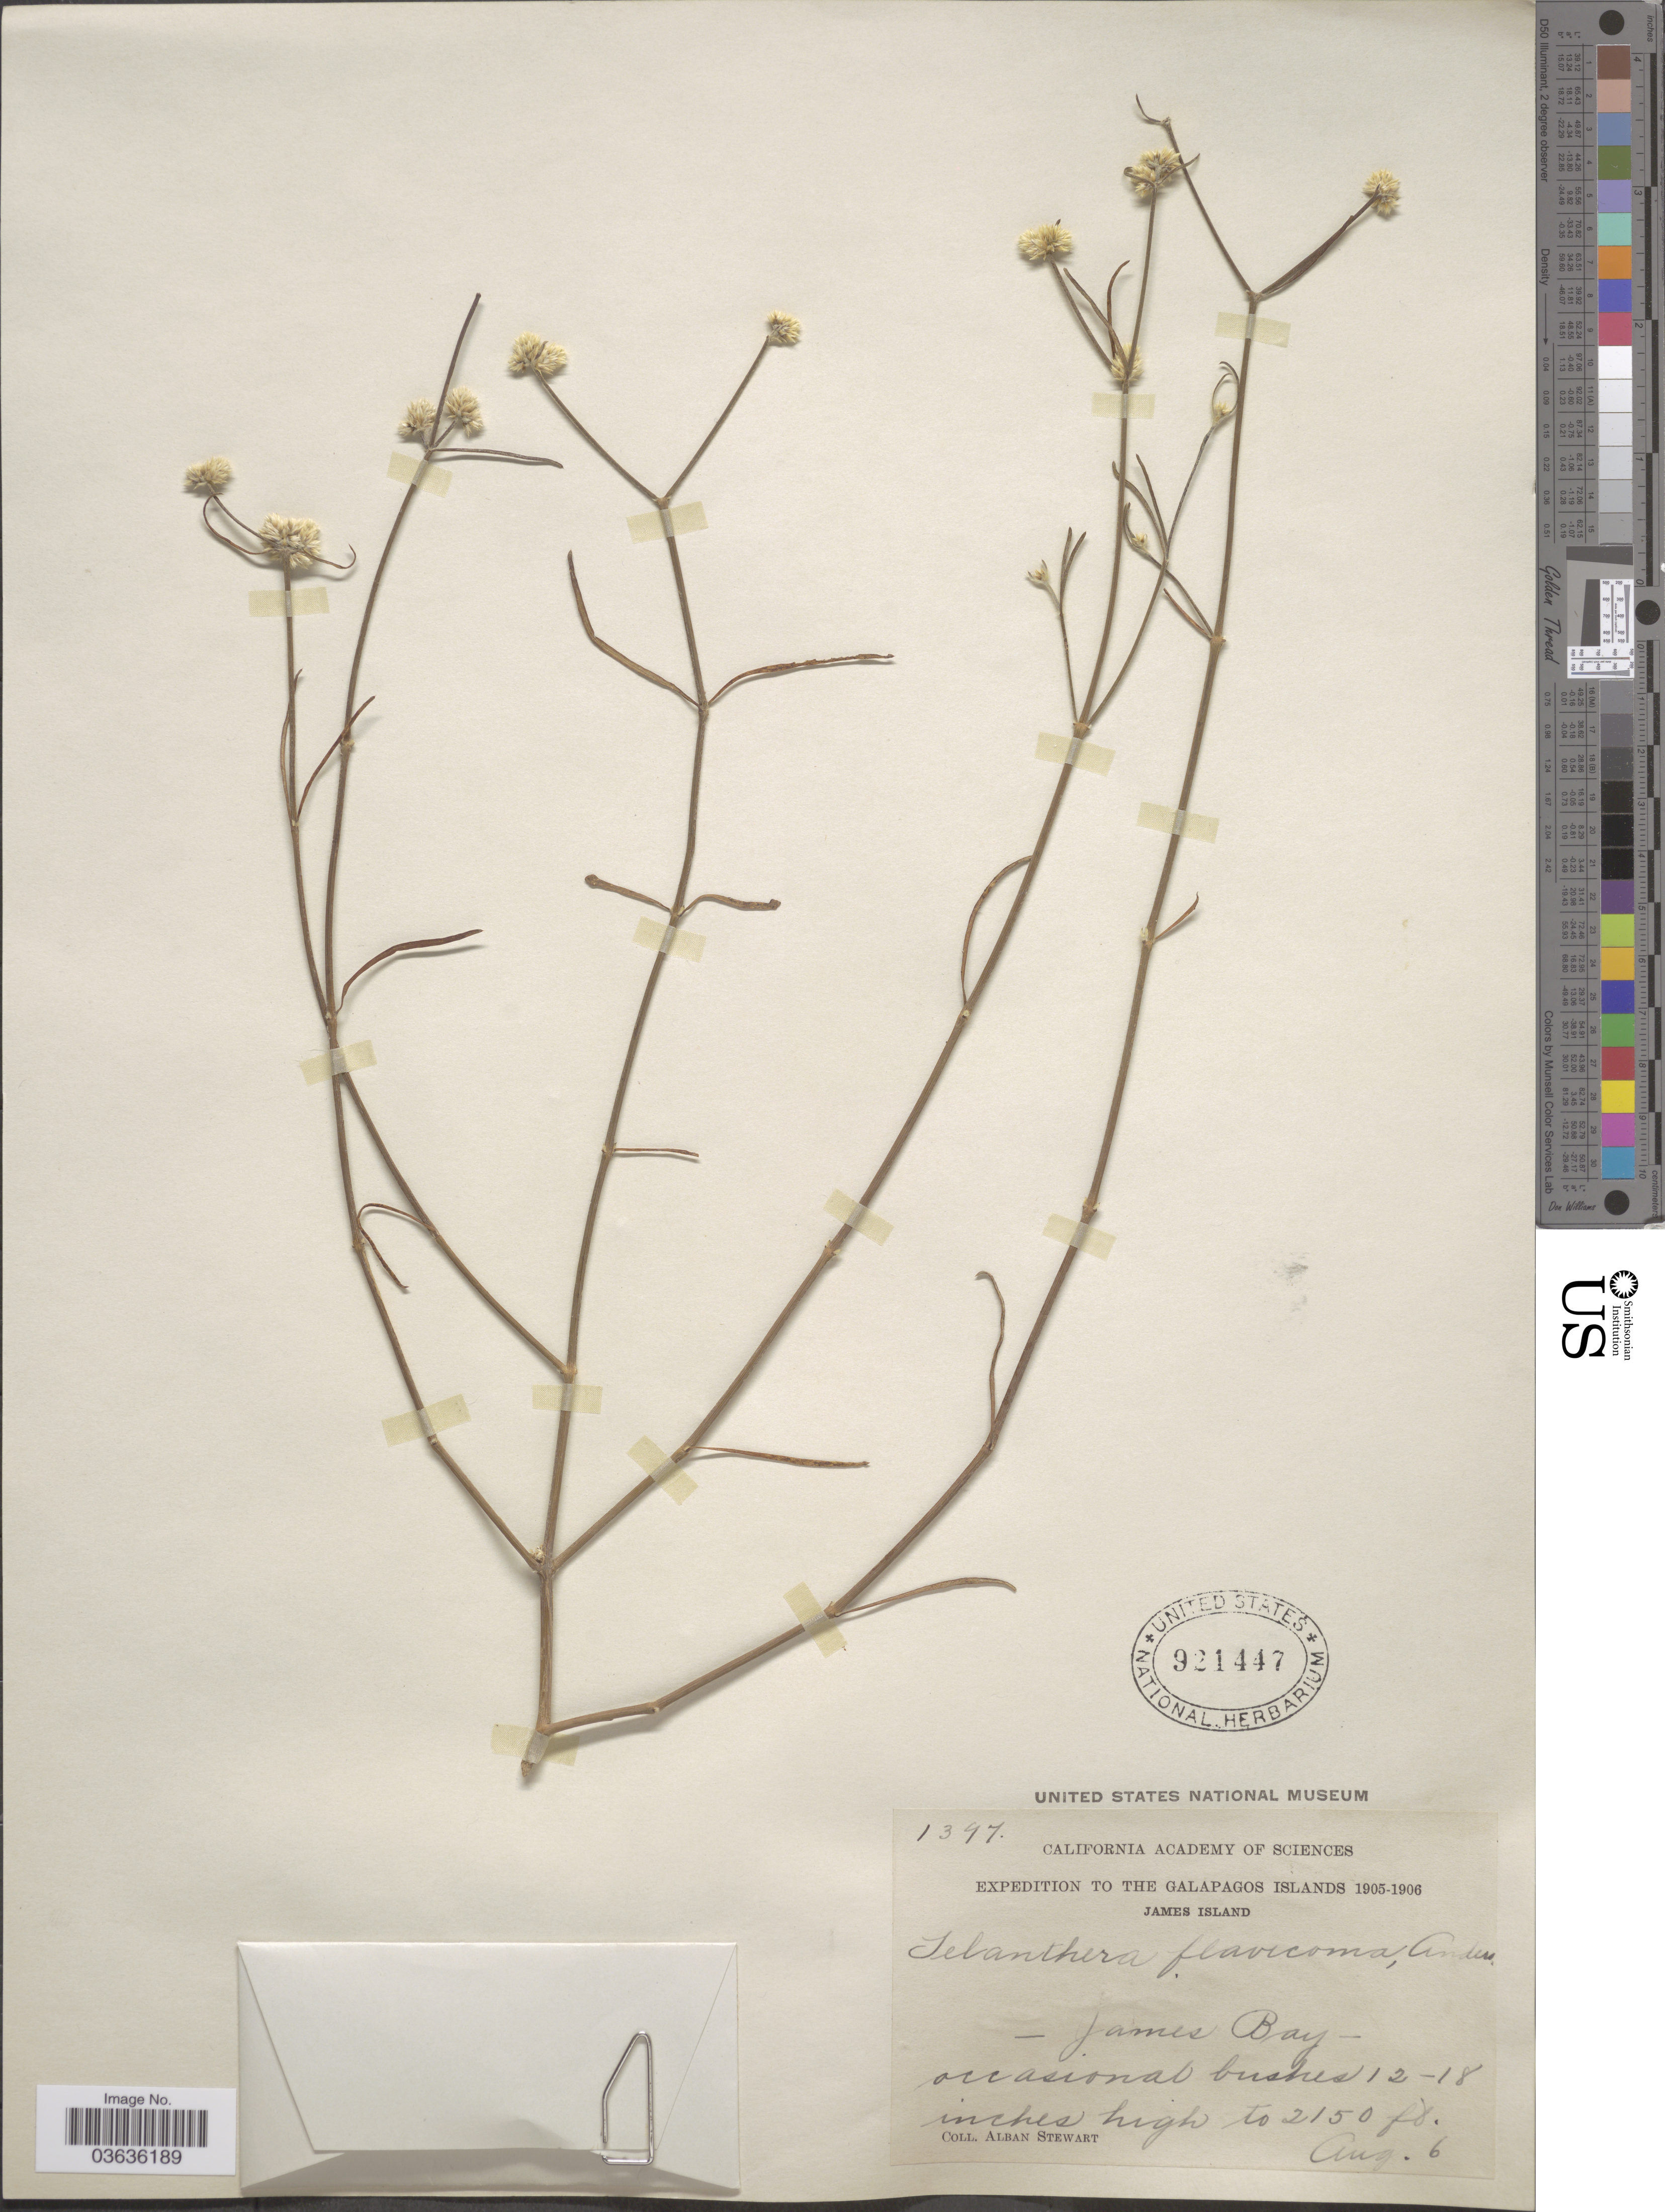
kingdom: Plantae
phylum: Tracheophyta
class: Magnoliopsida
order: Caryophyllales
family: Amaranthaceae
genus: Alternanthera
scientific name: Alternanthera flavicoma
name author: (Andersson) J.T. Howell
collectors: A. Stewart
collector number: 1397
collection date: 1905-08-06/1906-08-06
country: Ecuador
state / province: Colón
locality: The Galapagos Islands, James Island. James Bay.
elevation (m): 655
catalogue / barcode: US 921447